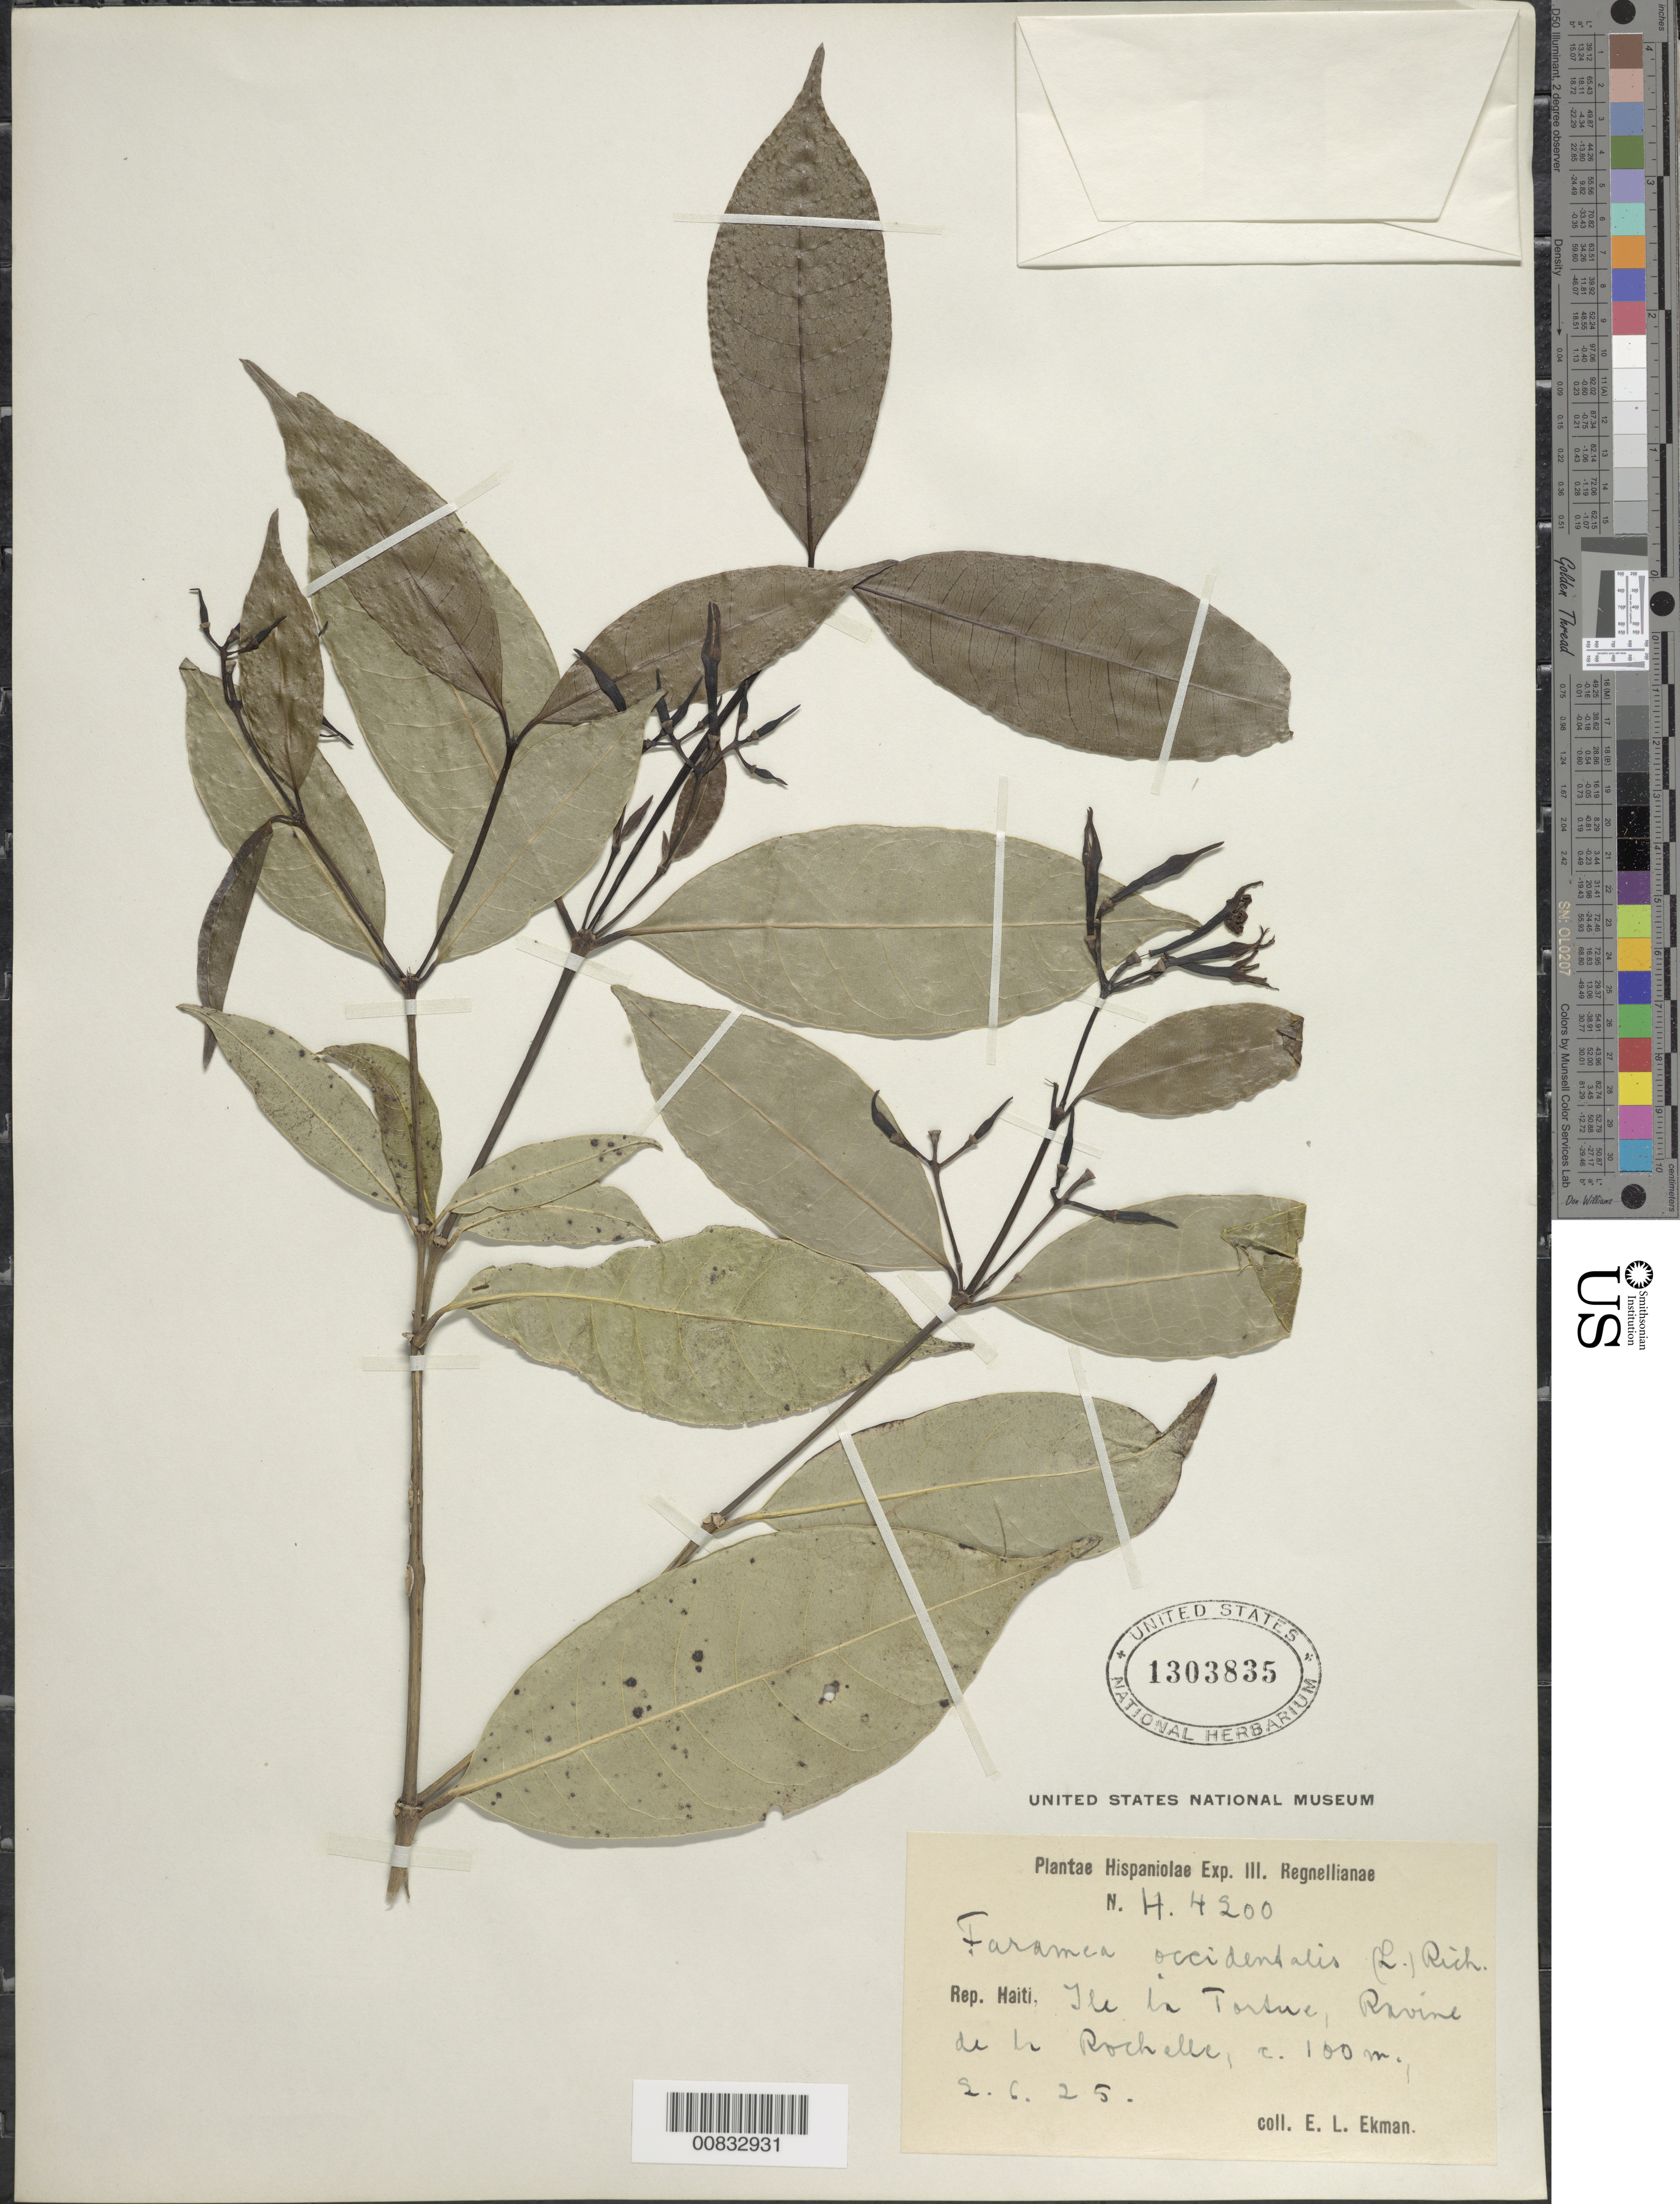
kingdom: Plantae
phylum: Tracheophyta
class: Magnoliopsida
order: Gentianales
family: Rubiaceae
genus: Faramea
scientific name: Faramea occidentalis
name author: (L.) A. Rich.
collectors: E. L. Ekman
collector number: H 4200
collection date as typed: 02 Jun 1925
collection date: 1925-06-02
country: Haiti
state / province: Nord-Ouest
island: Île de la Tortue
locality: Ravine de la Rochelle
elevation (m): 100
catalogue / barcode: US 1303835